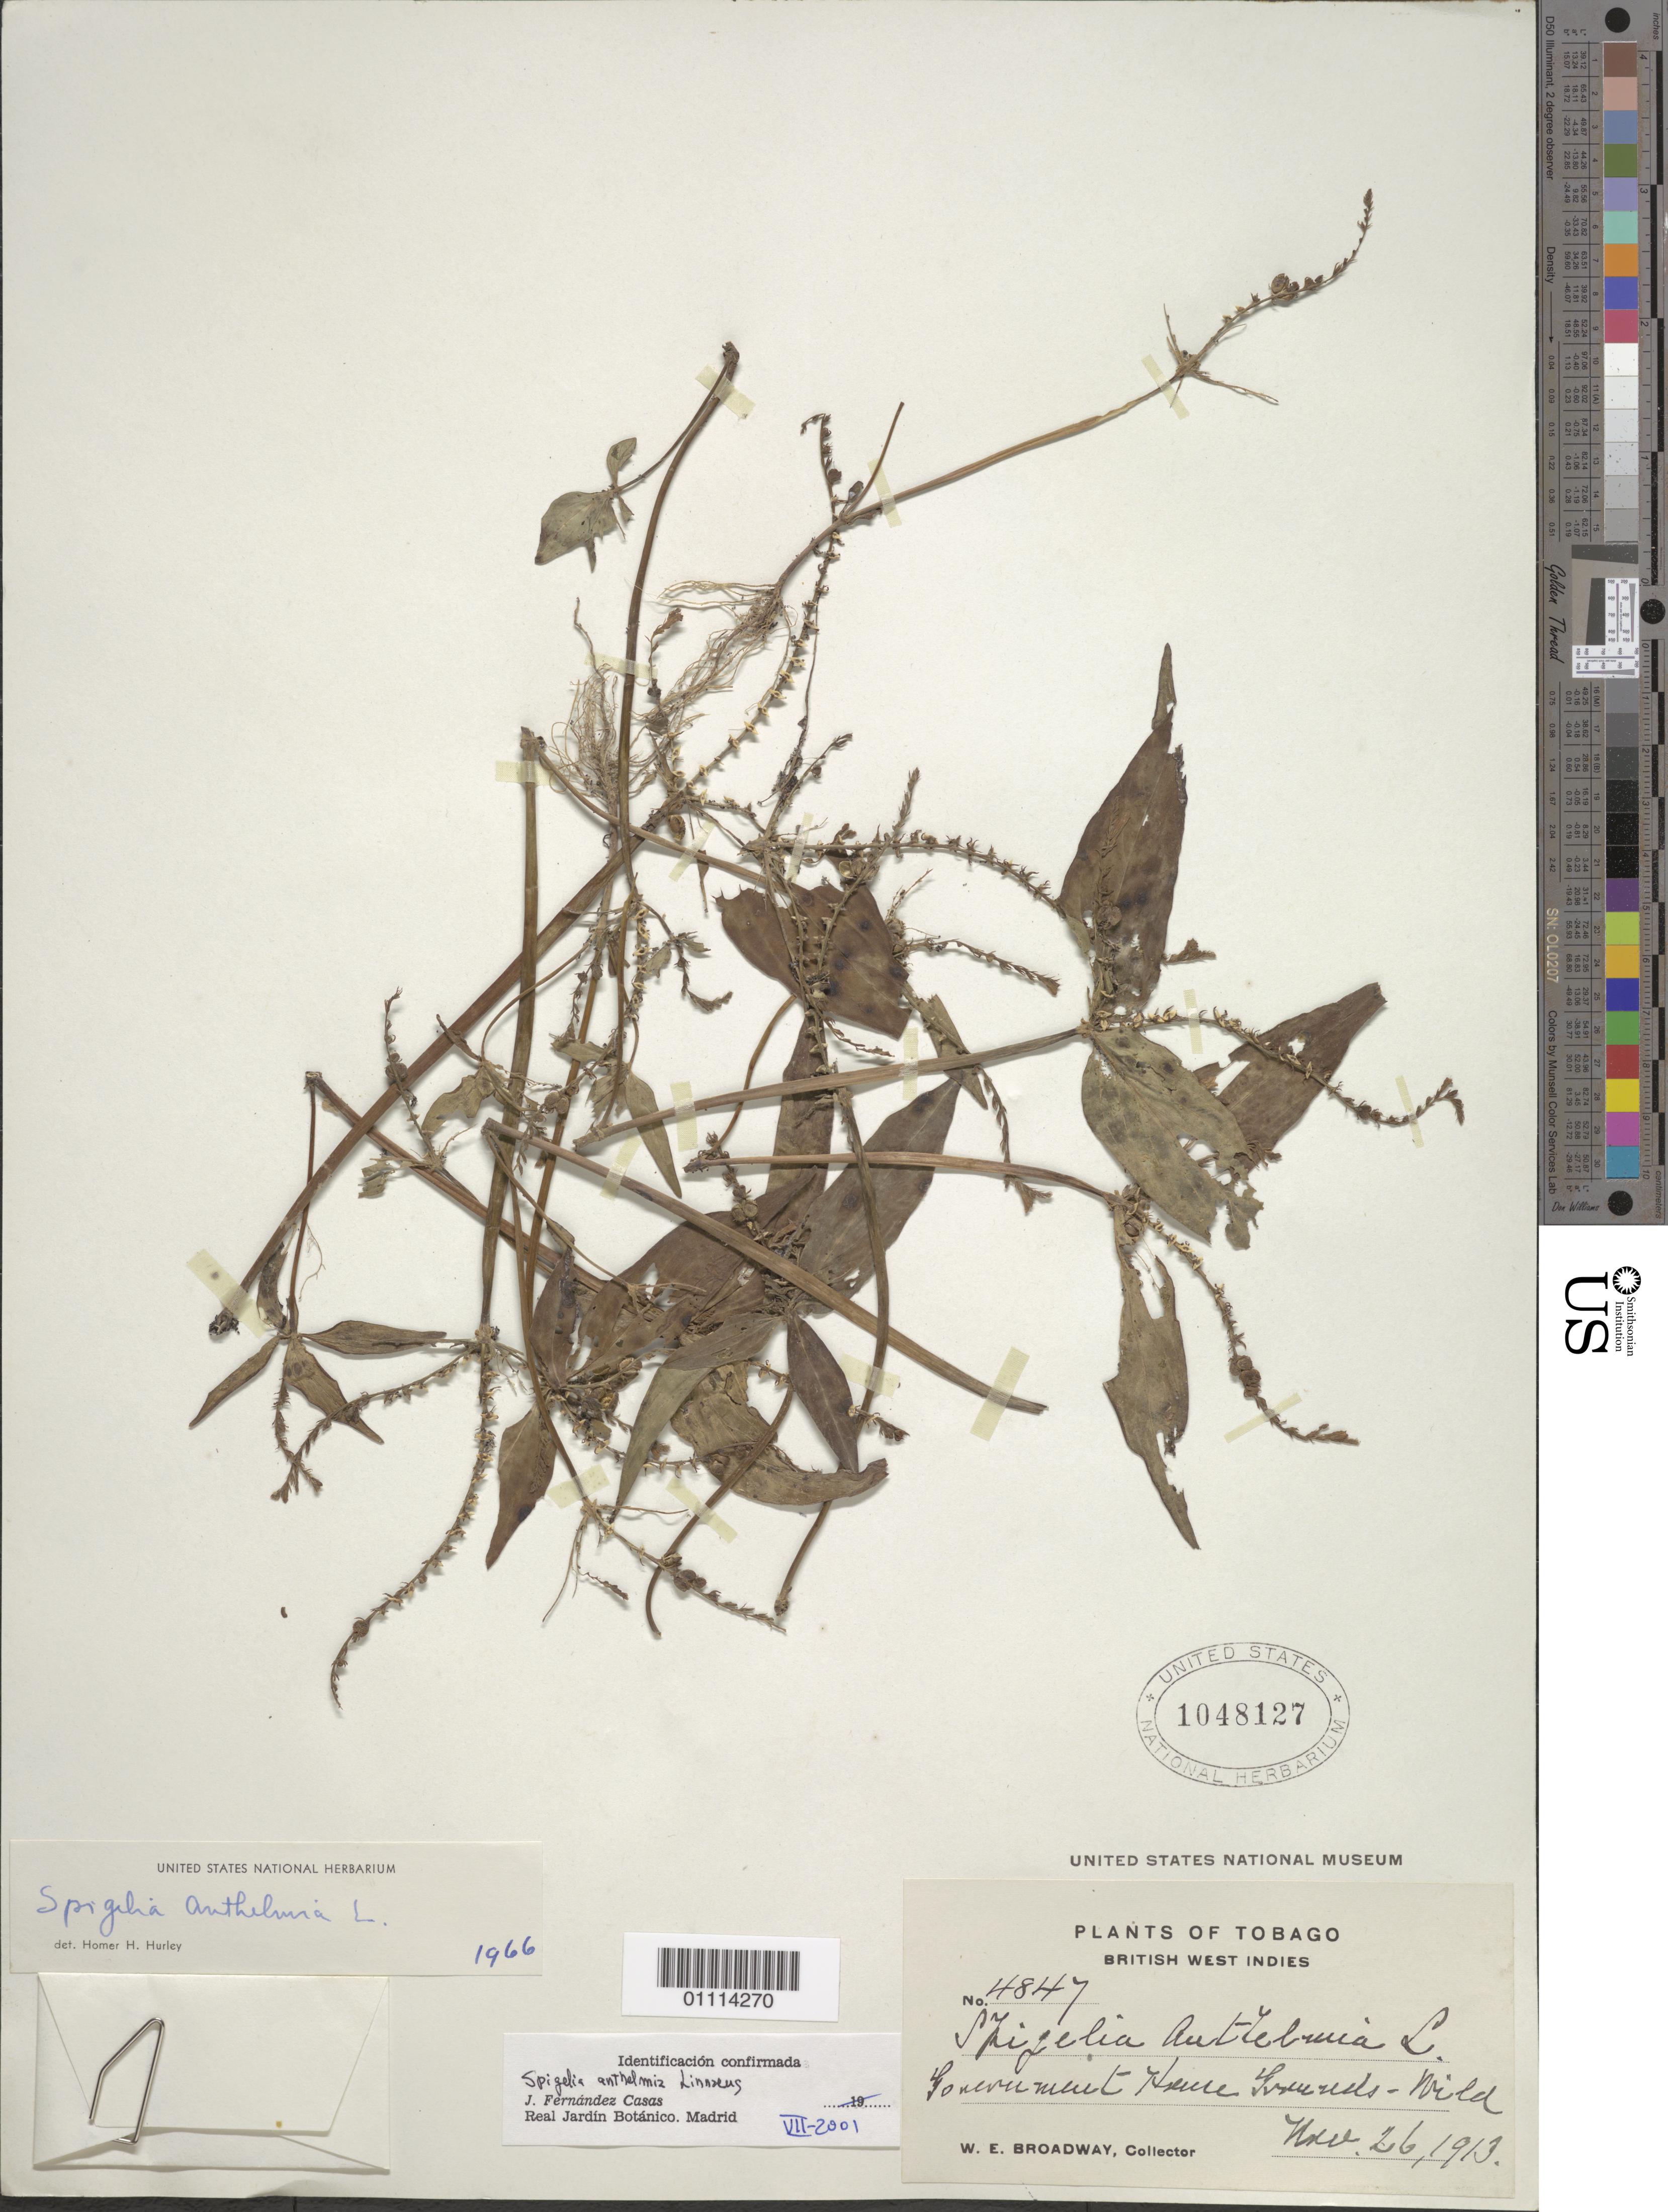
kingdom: Plantae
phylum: Tracheophyta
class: Magnoliopsida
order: Gentianales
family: Loganiaceae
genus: Spigelia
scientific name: Spigelia domingensis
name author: Gand.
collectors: W. E. Broadway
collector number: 4847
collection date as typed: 26 Nov 1913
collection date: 1913-11-26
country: Trinidad and Tobago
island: Tobago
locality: Government-Home Grounds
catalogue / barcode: US 1048127